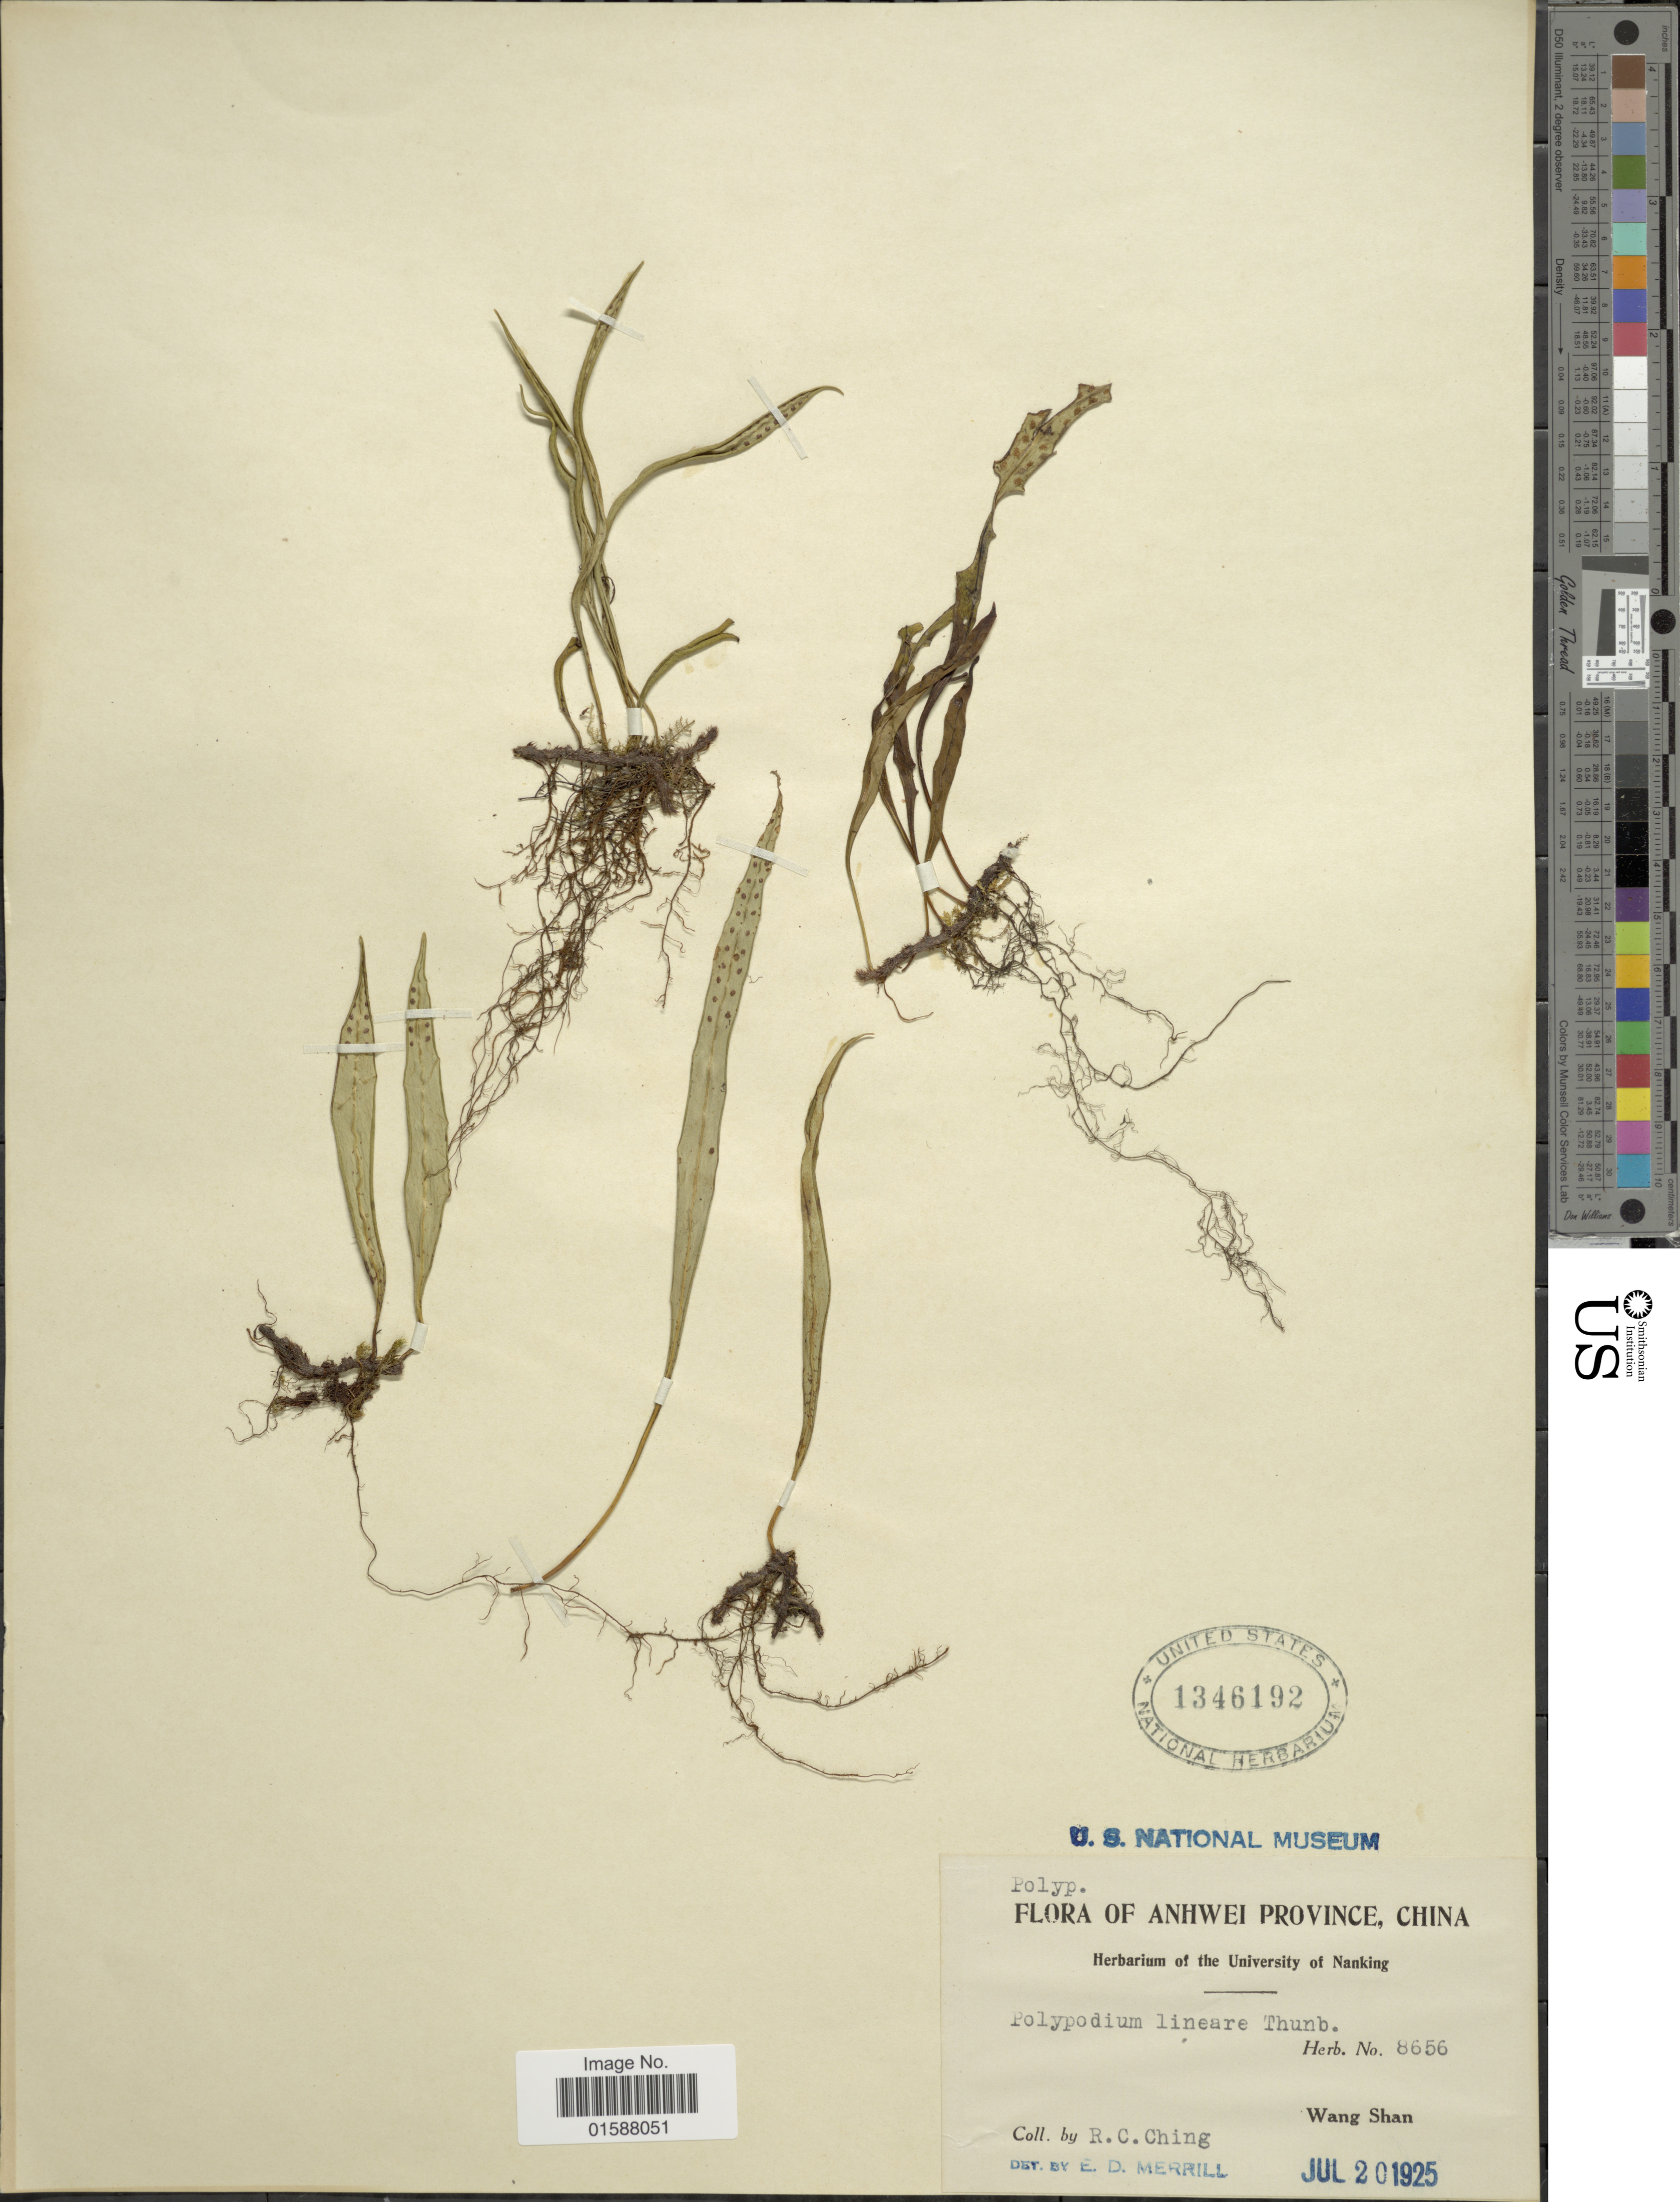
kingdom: Plantae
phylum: Tracheophyta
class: Polypodiopsida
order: Polypodiales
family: Polypodiaceae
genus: Lepisorus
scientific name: Lepisorus thunbergianus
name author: (Kaulf.) Ching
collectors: R. C. Ching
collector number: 8656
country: China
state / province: Anhui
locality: Anhwei Province, Wang Shan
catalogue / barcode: US 1346192